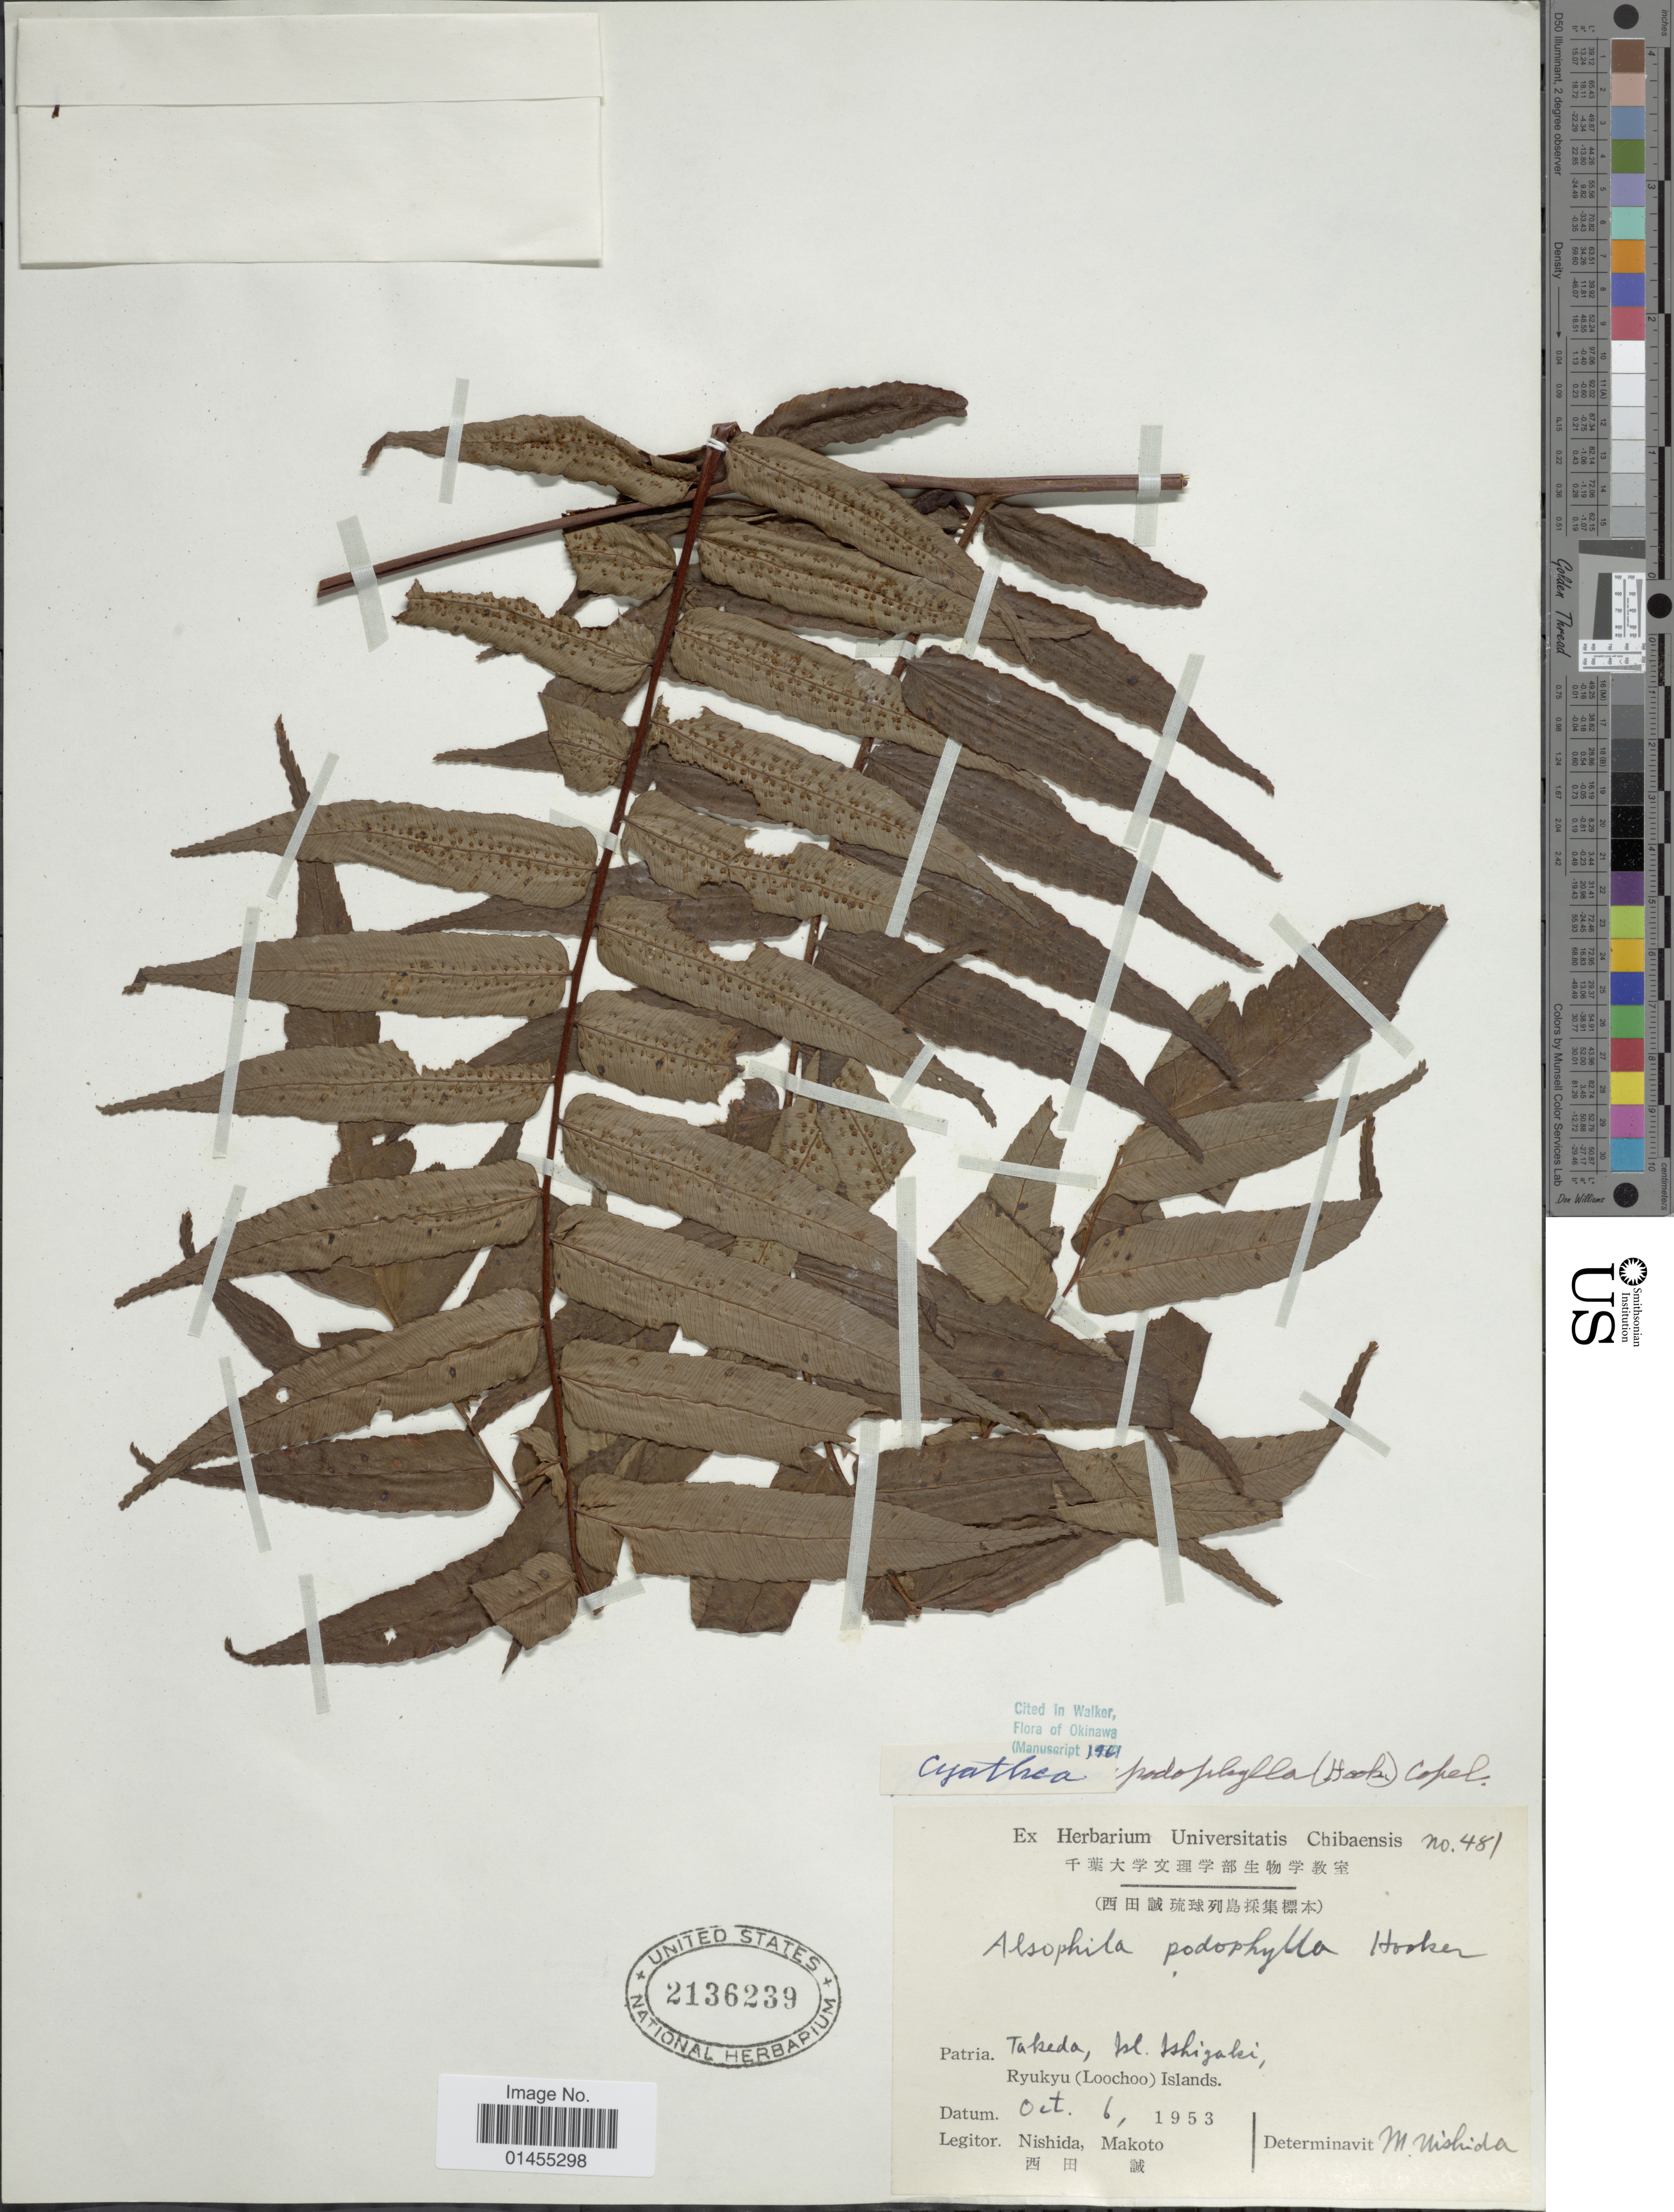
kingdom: Plantae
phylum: Tracheophyta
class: Polypodiopsida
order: Cyatheales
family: Cyatheaceae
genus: Alsophila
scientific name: Alsophila podophylla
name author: Hook.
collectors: Nishida & Makoto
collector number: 481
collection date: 1953-10-06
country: Japan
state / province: Okinawa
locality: Patria. Takeda, Isl. Ishigaki, Ryukyu (Loochoo) Islands.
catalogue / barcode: US 2136239